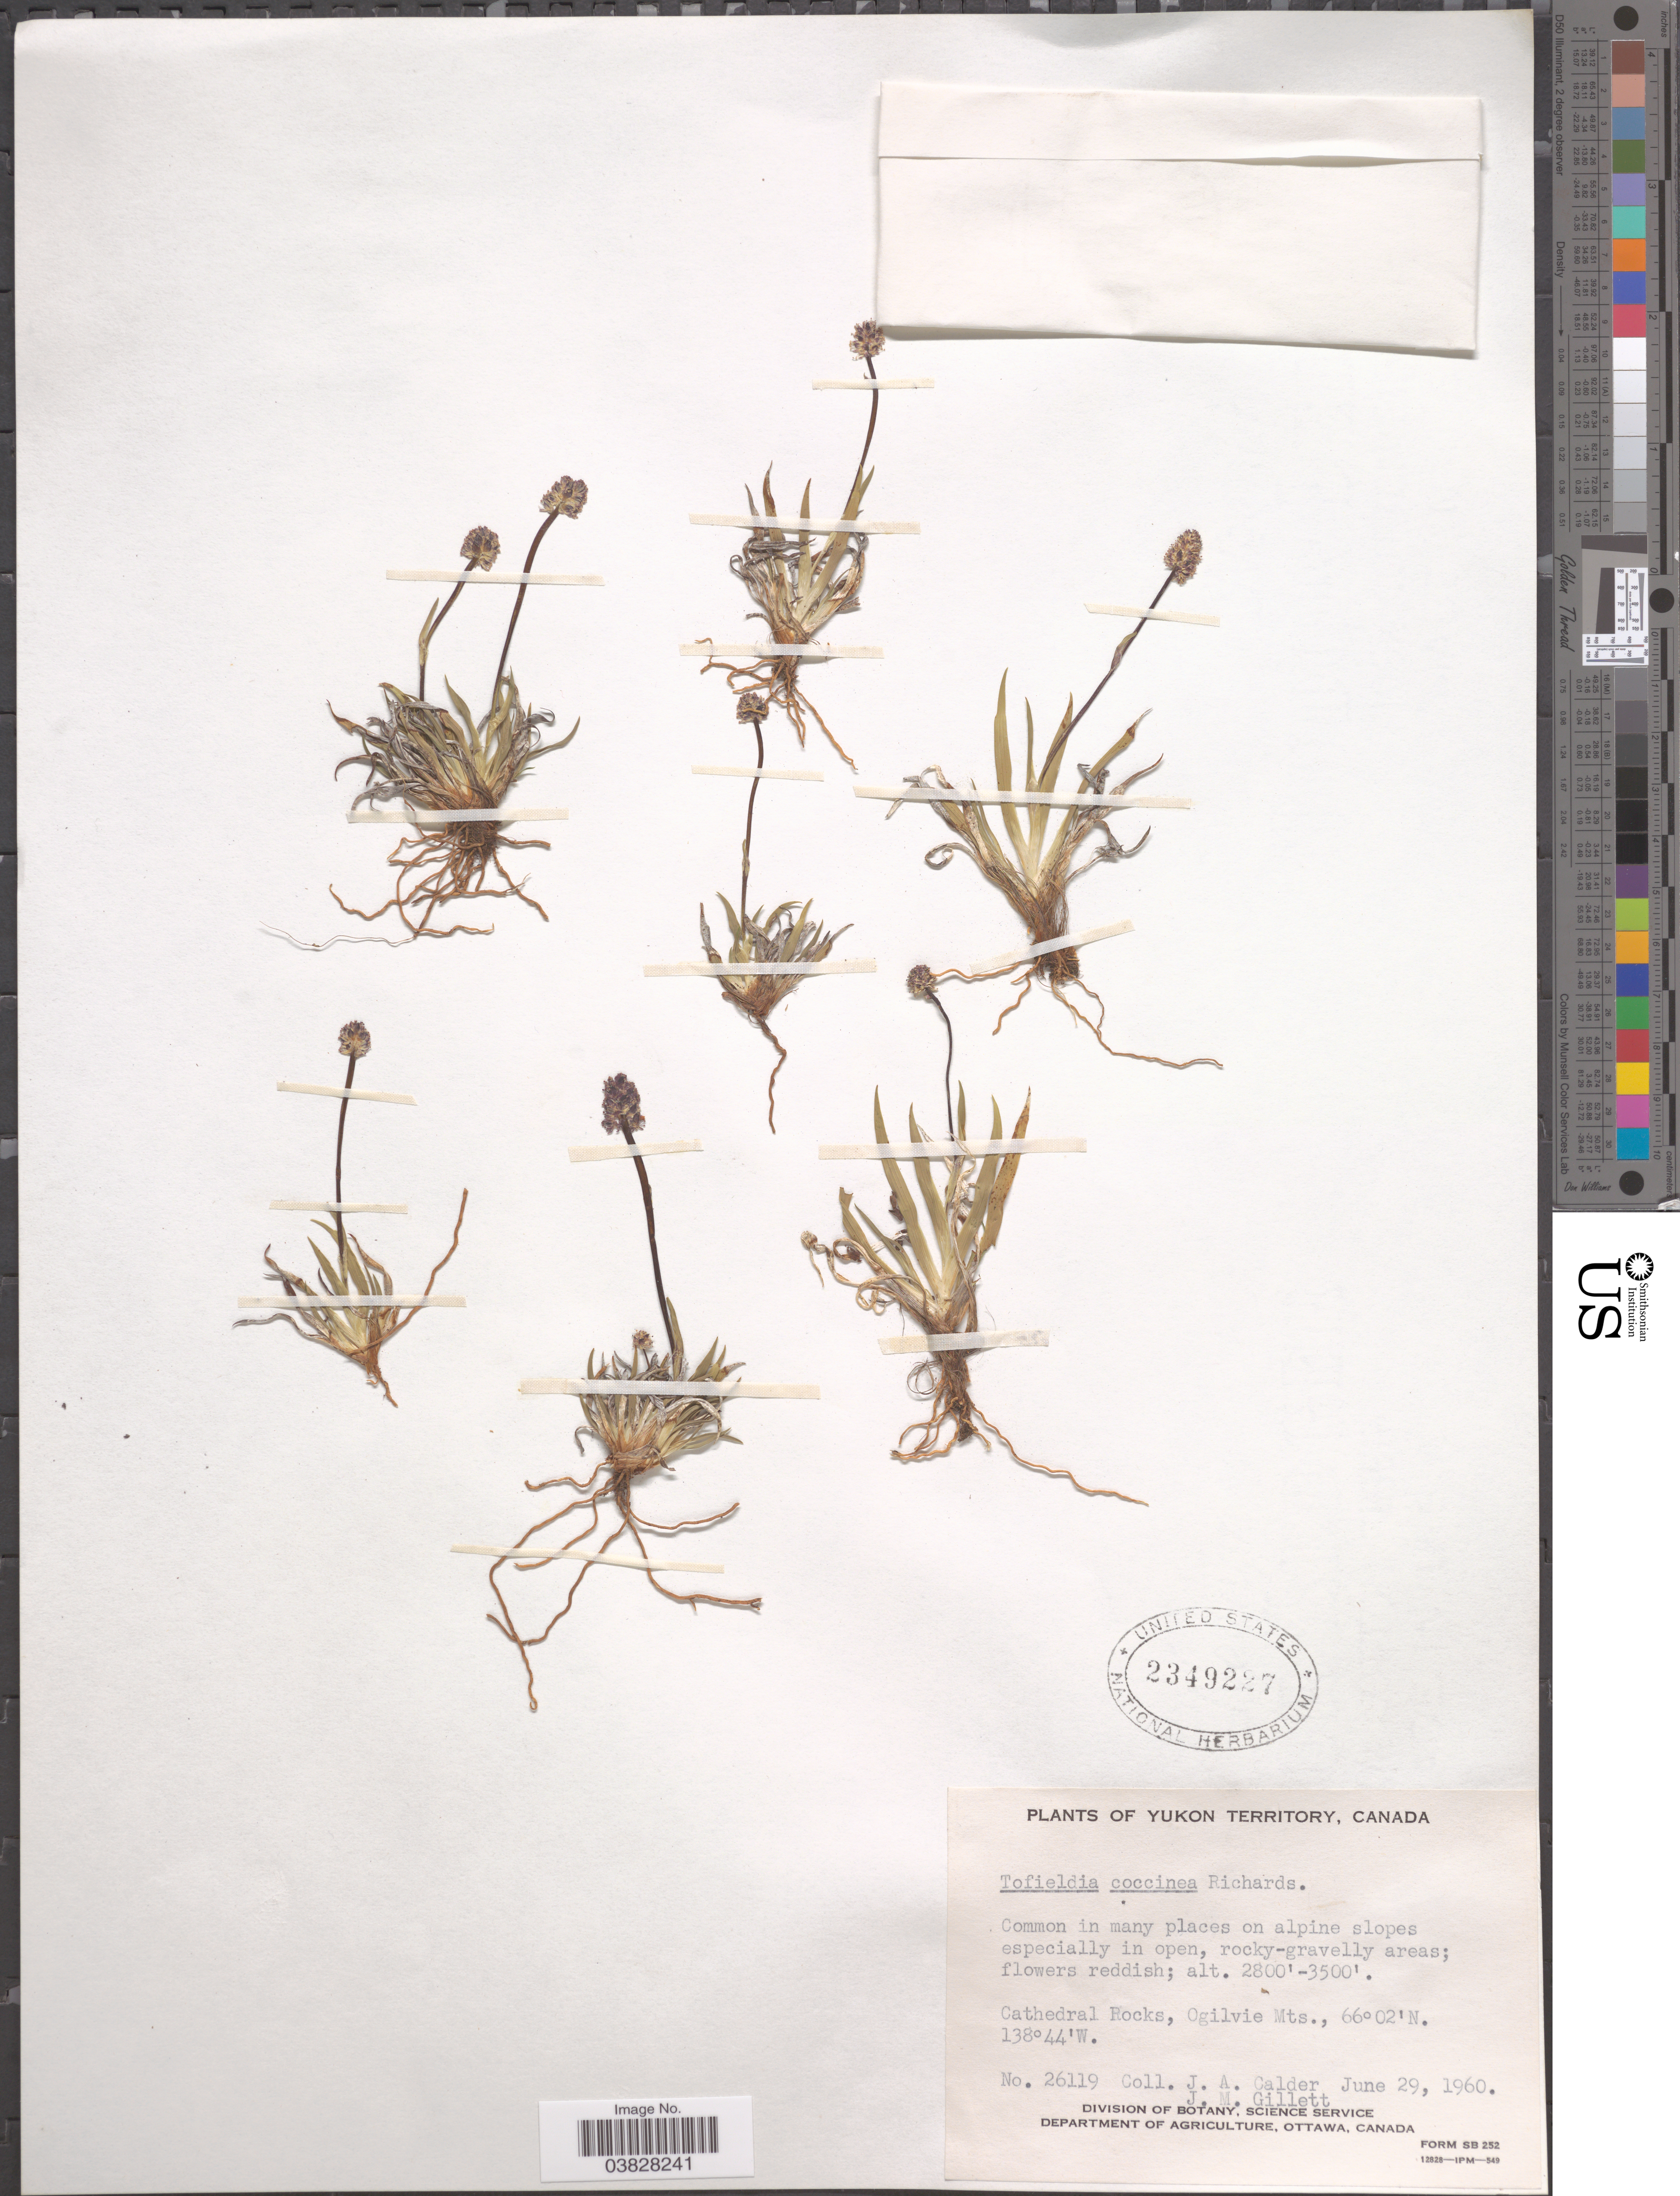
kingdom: Plantae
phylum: Tracheophyta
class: Liliopsida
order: Alismatales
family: Tofieldiaceae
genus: Tofieldia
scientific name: Tofieldia coccinea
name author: Richardson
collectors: J. A. Calder & J. M. Gillett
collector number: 26119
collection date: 1960-06-29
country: Canada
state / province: Yukon Territory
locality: Cathedral Rocks, Ogilvie Mts.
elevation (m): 853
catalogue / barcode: US 2349227